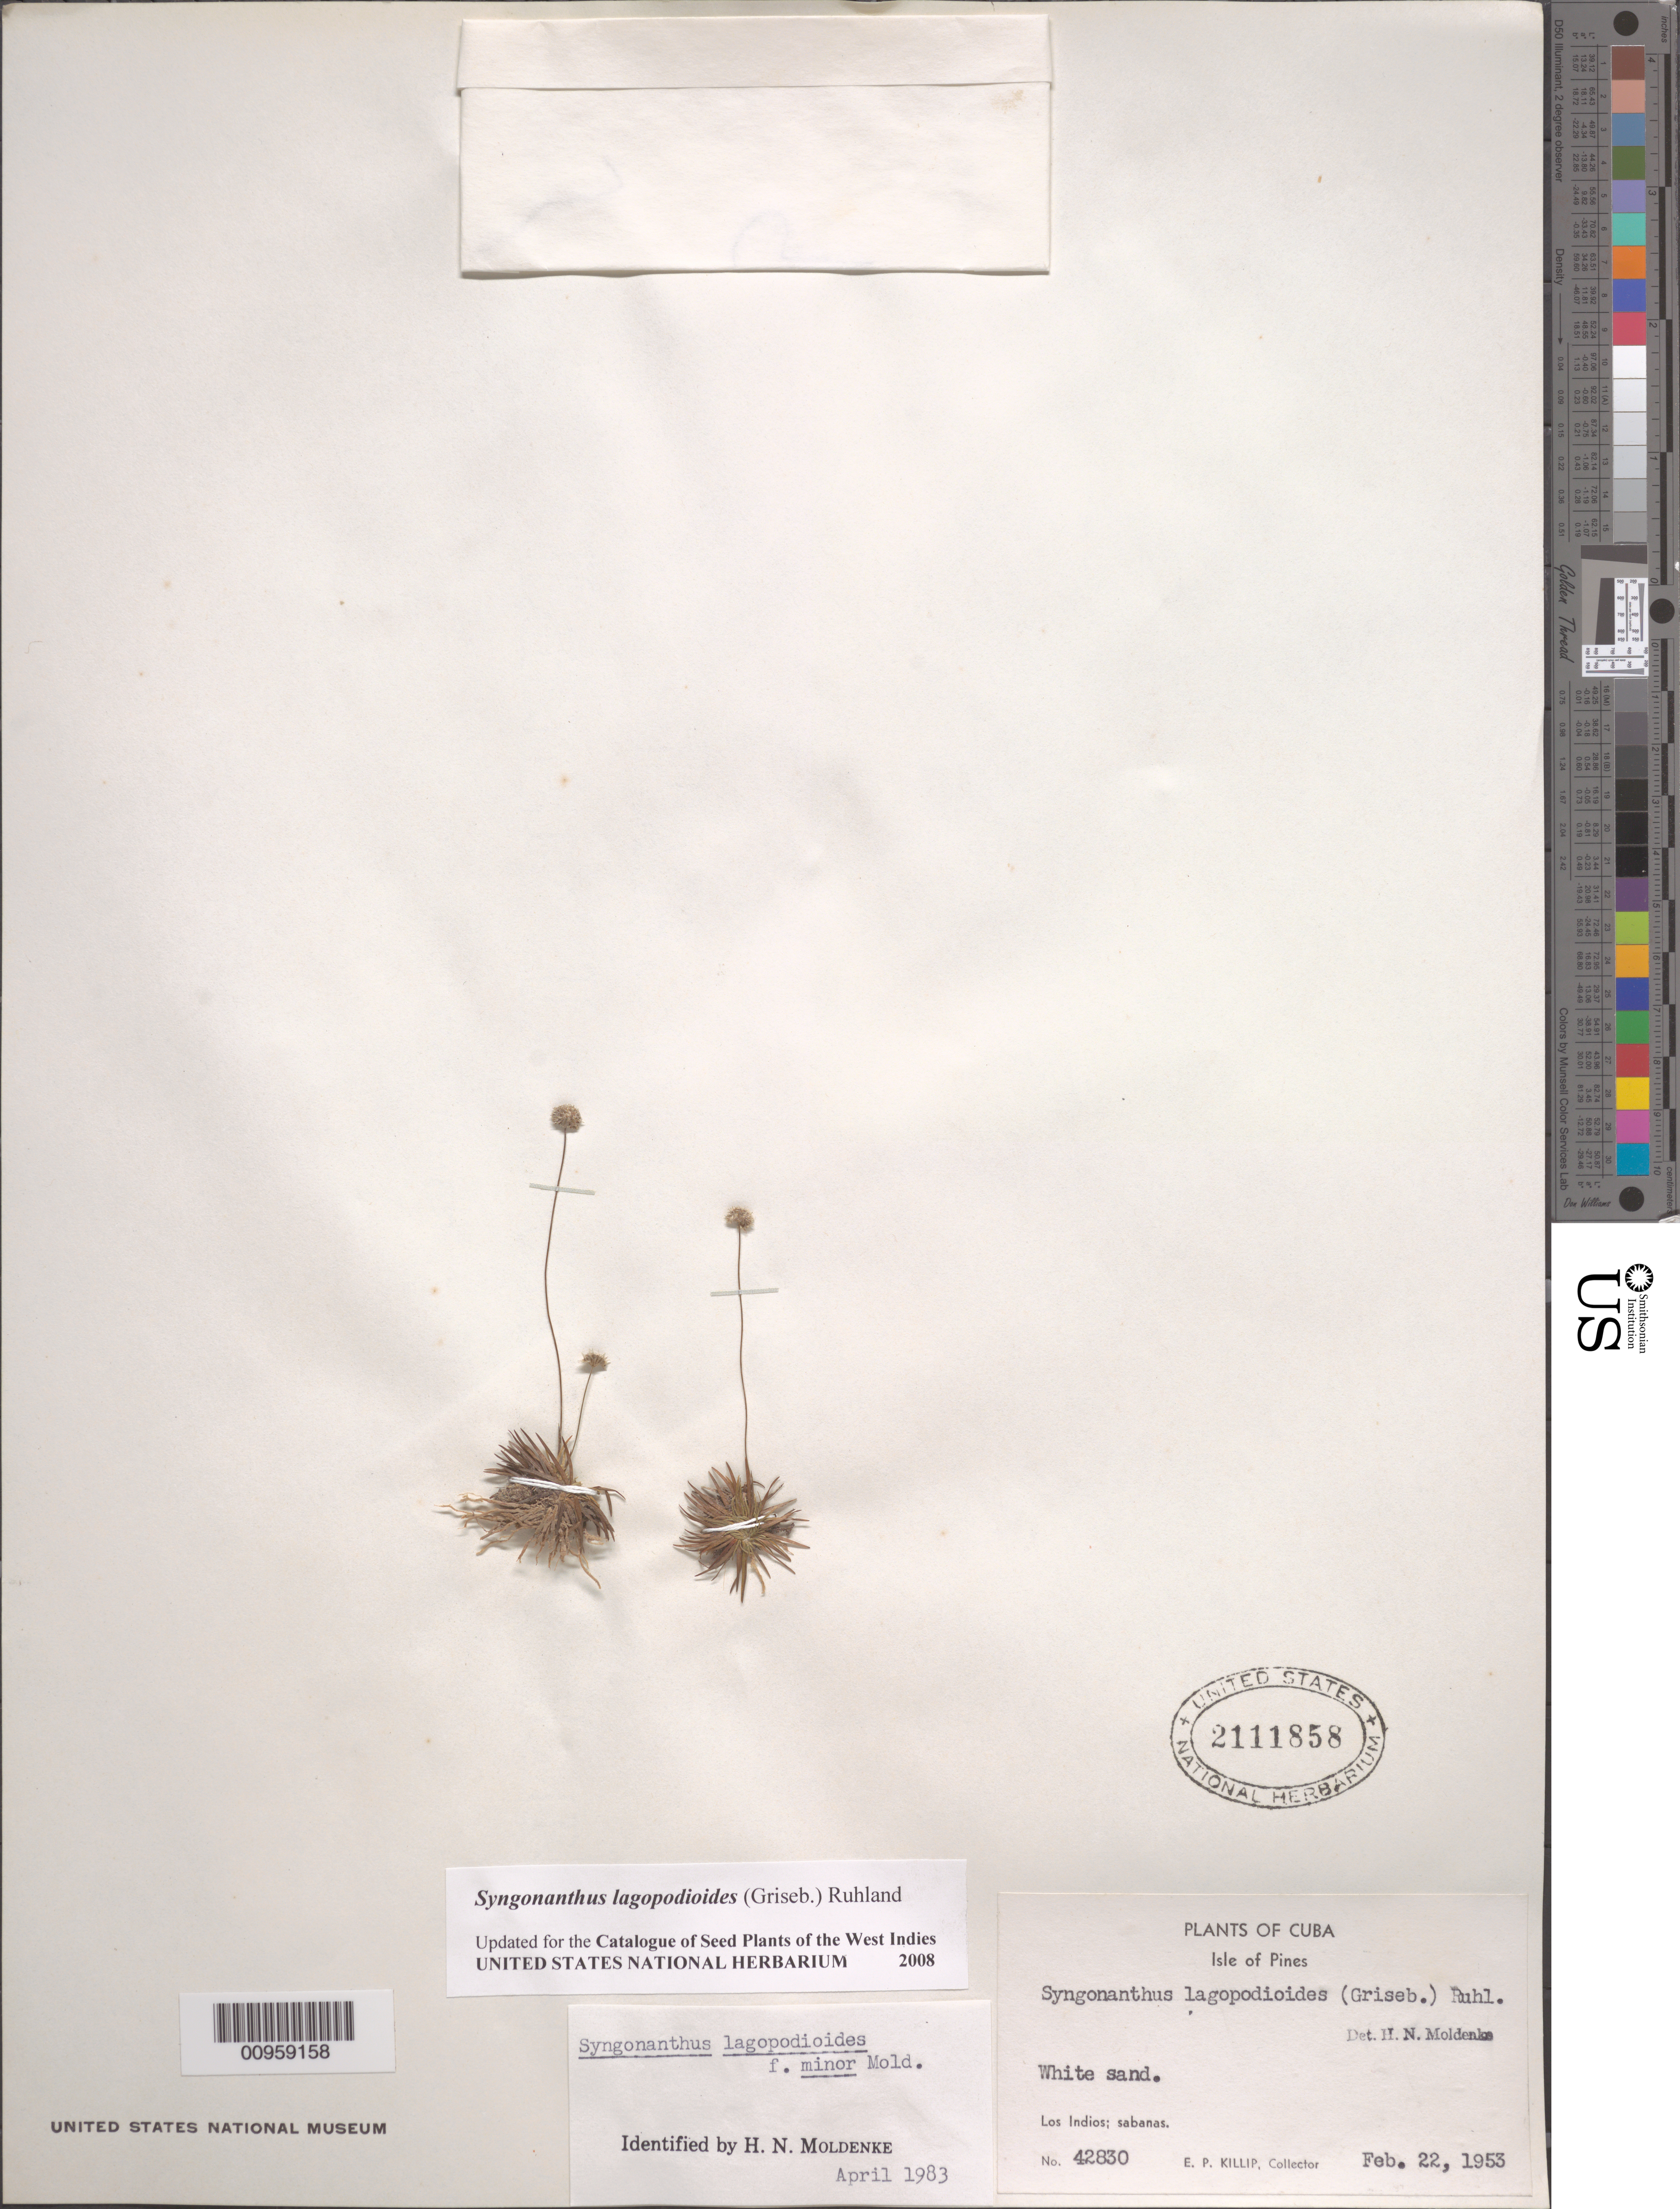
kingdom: Plantae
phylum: Tracheophyta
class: Liliopsida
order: Poales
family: Eriocaulaceae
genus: Syngonanthus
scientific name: Syngonanthus lagopodioides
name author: (Griseb.) Ruhland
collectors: E. P. Killip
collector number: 42830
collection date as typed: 22 Feb 1953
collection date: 1953-02-22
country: Cuba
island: Isla de la Juventud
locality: Los Indios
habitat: White-sand sabanas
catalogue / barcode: US 2111858